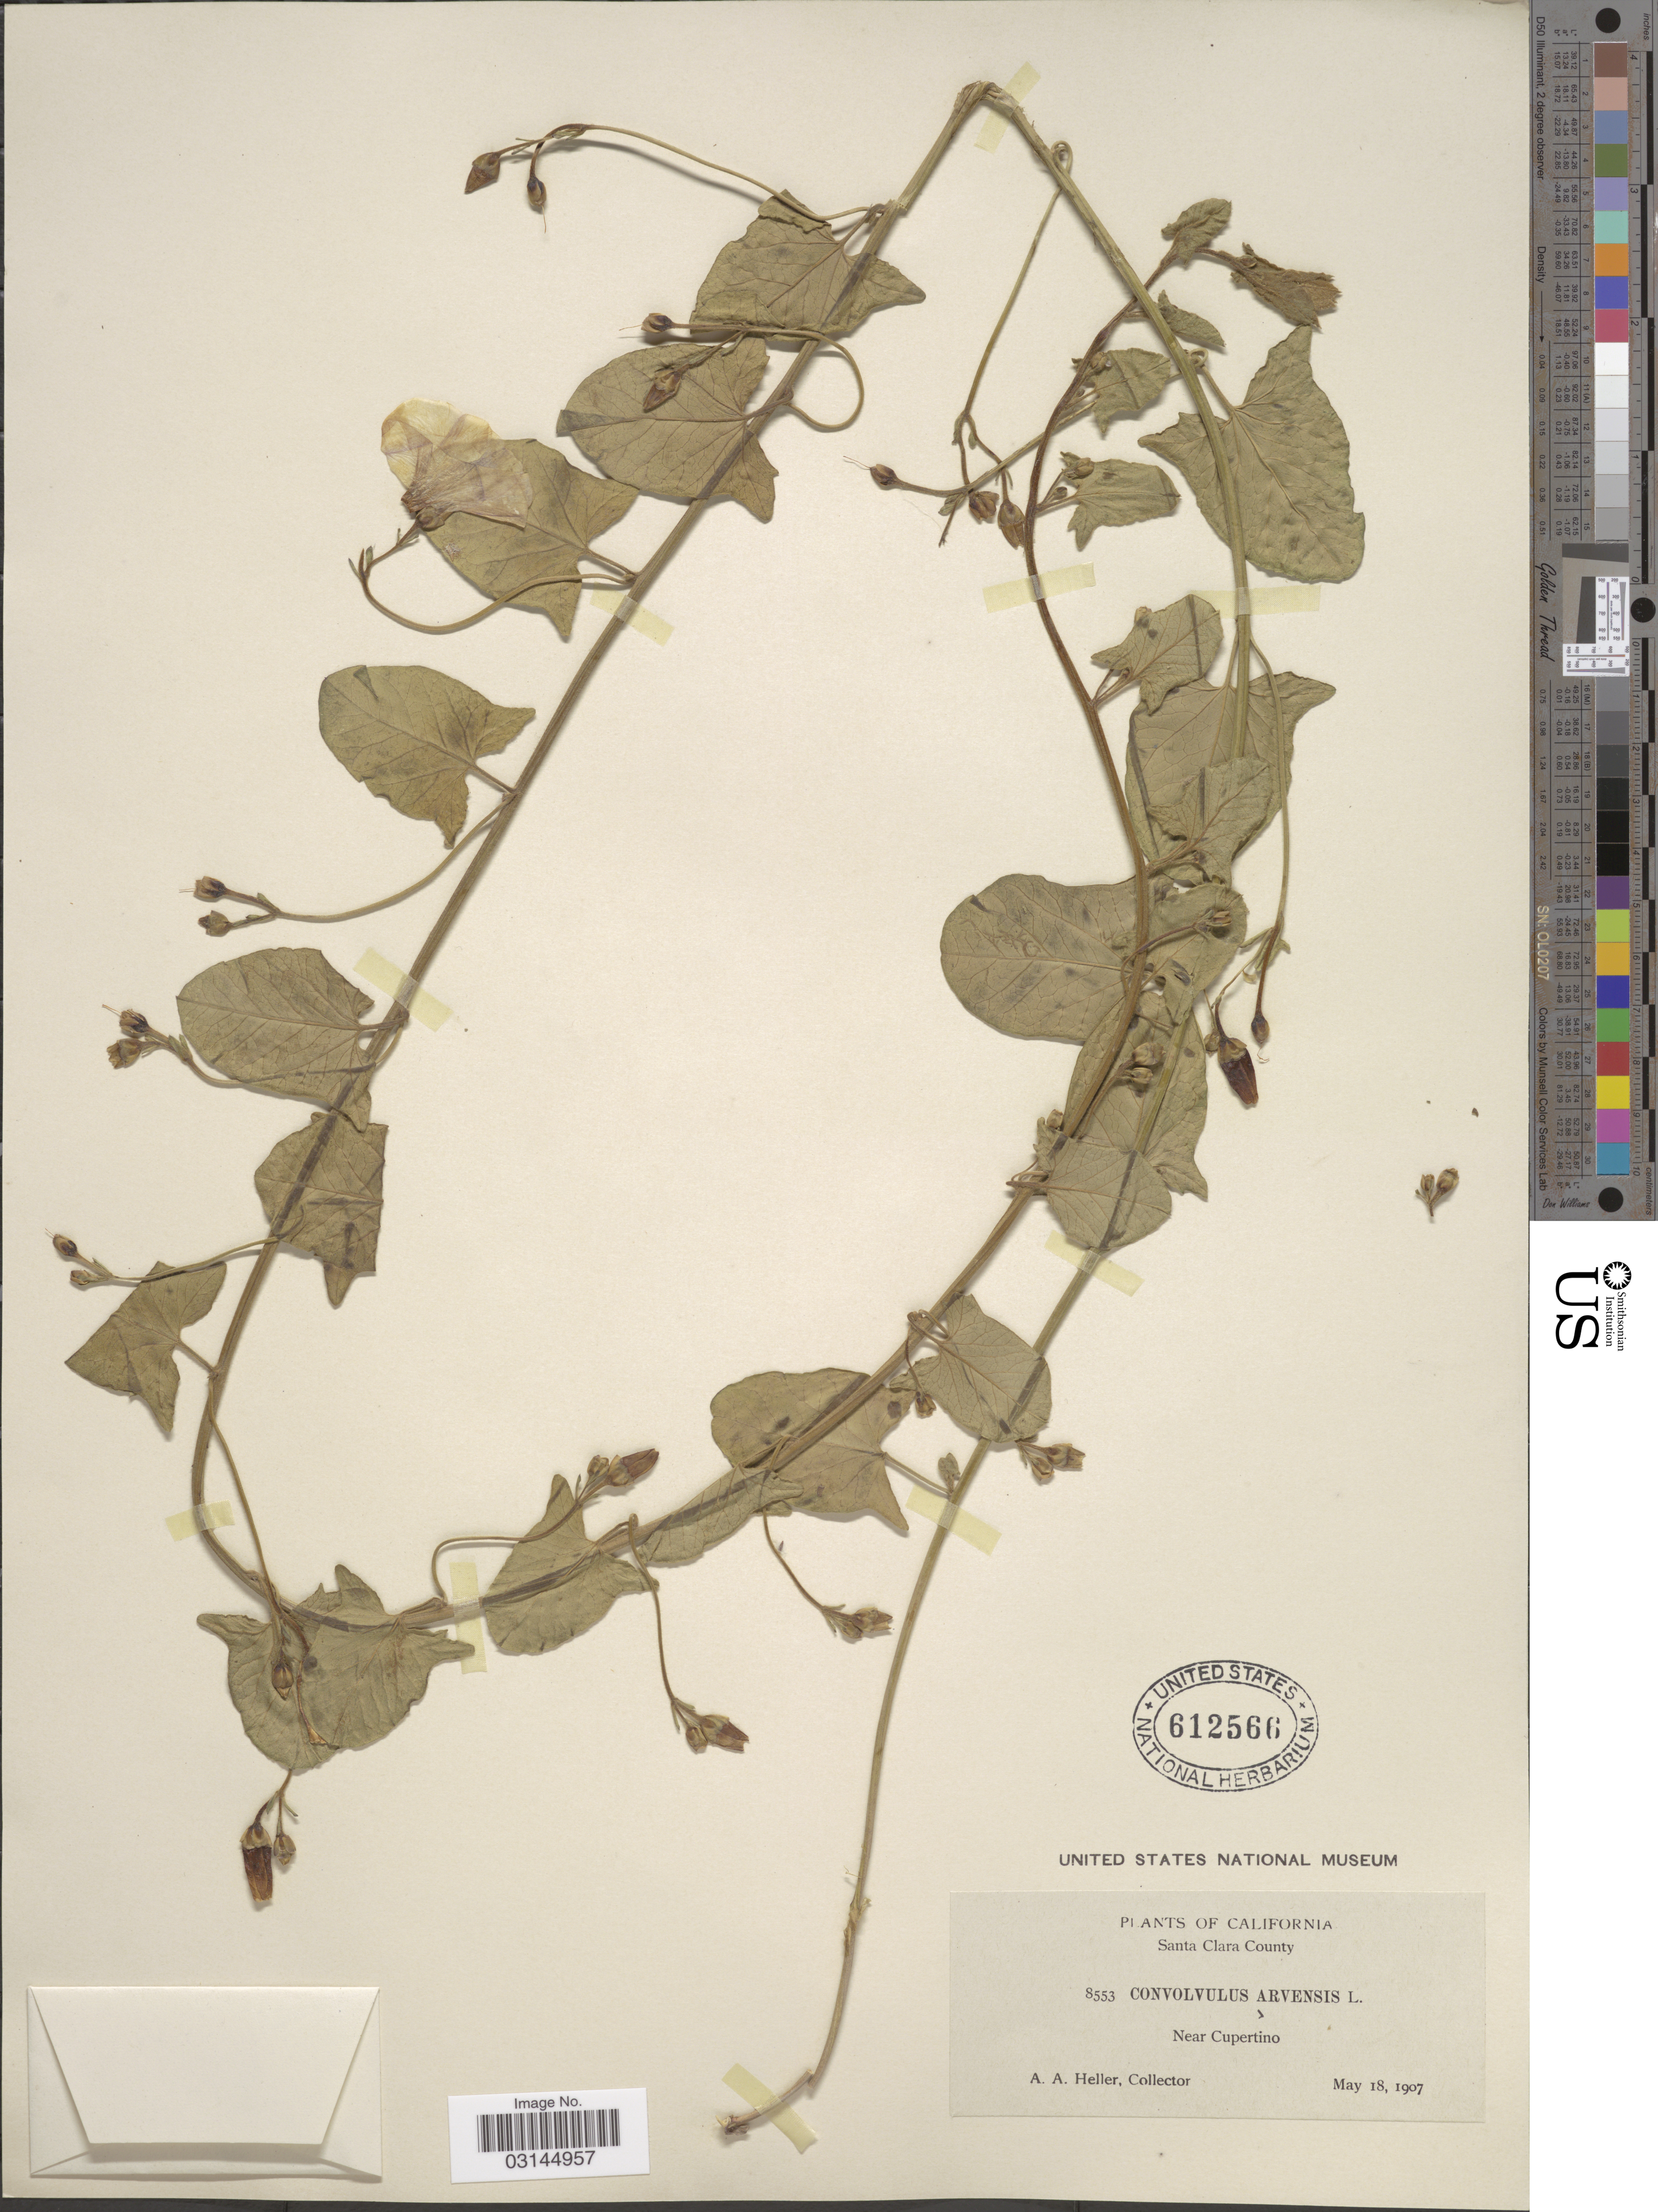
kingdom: Plantae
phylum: Tracheophyta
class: Magnoliopsida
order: Solanales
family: Convolvulaceae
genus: Convolvulus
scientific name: Convolvulus arvensis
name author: L.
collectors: A. A. Heller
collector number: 8553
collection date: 1907-05-18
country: United States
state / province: California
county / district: Santa Clara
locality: Santa Clara County. Near Cupertino.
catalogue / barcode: US 612566